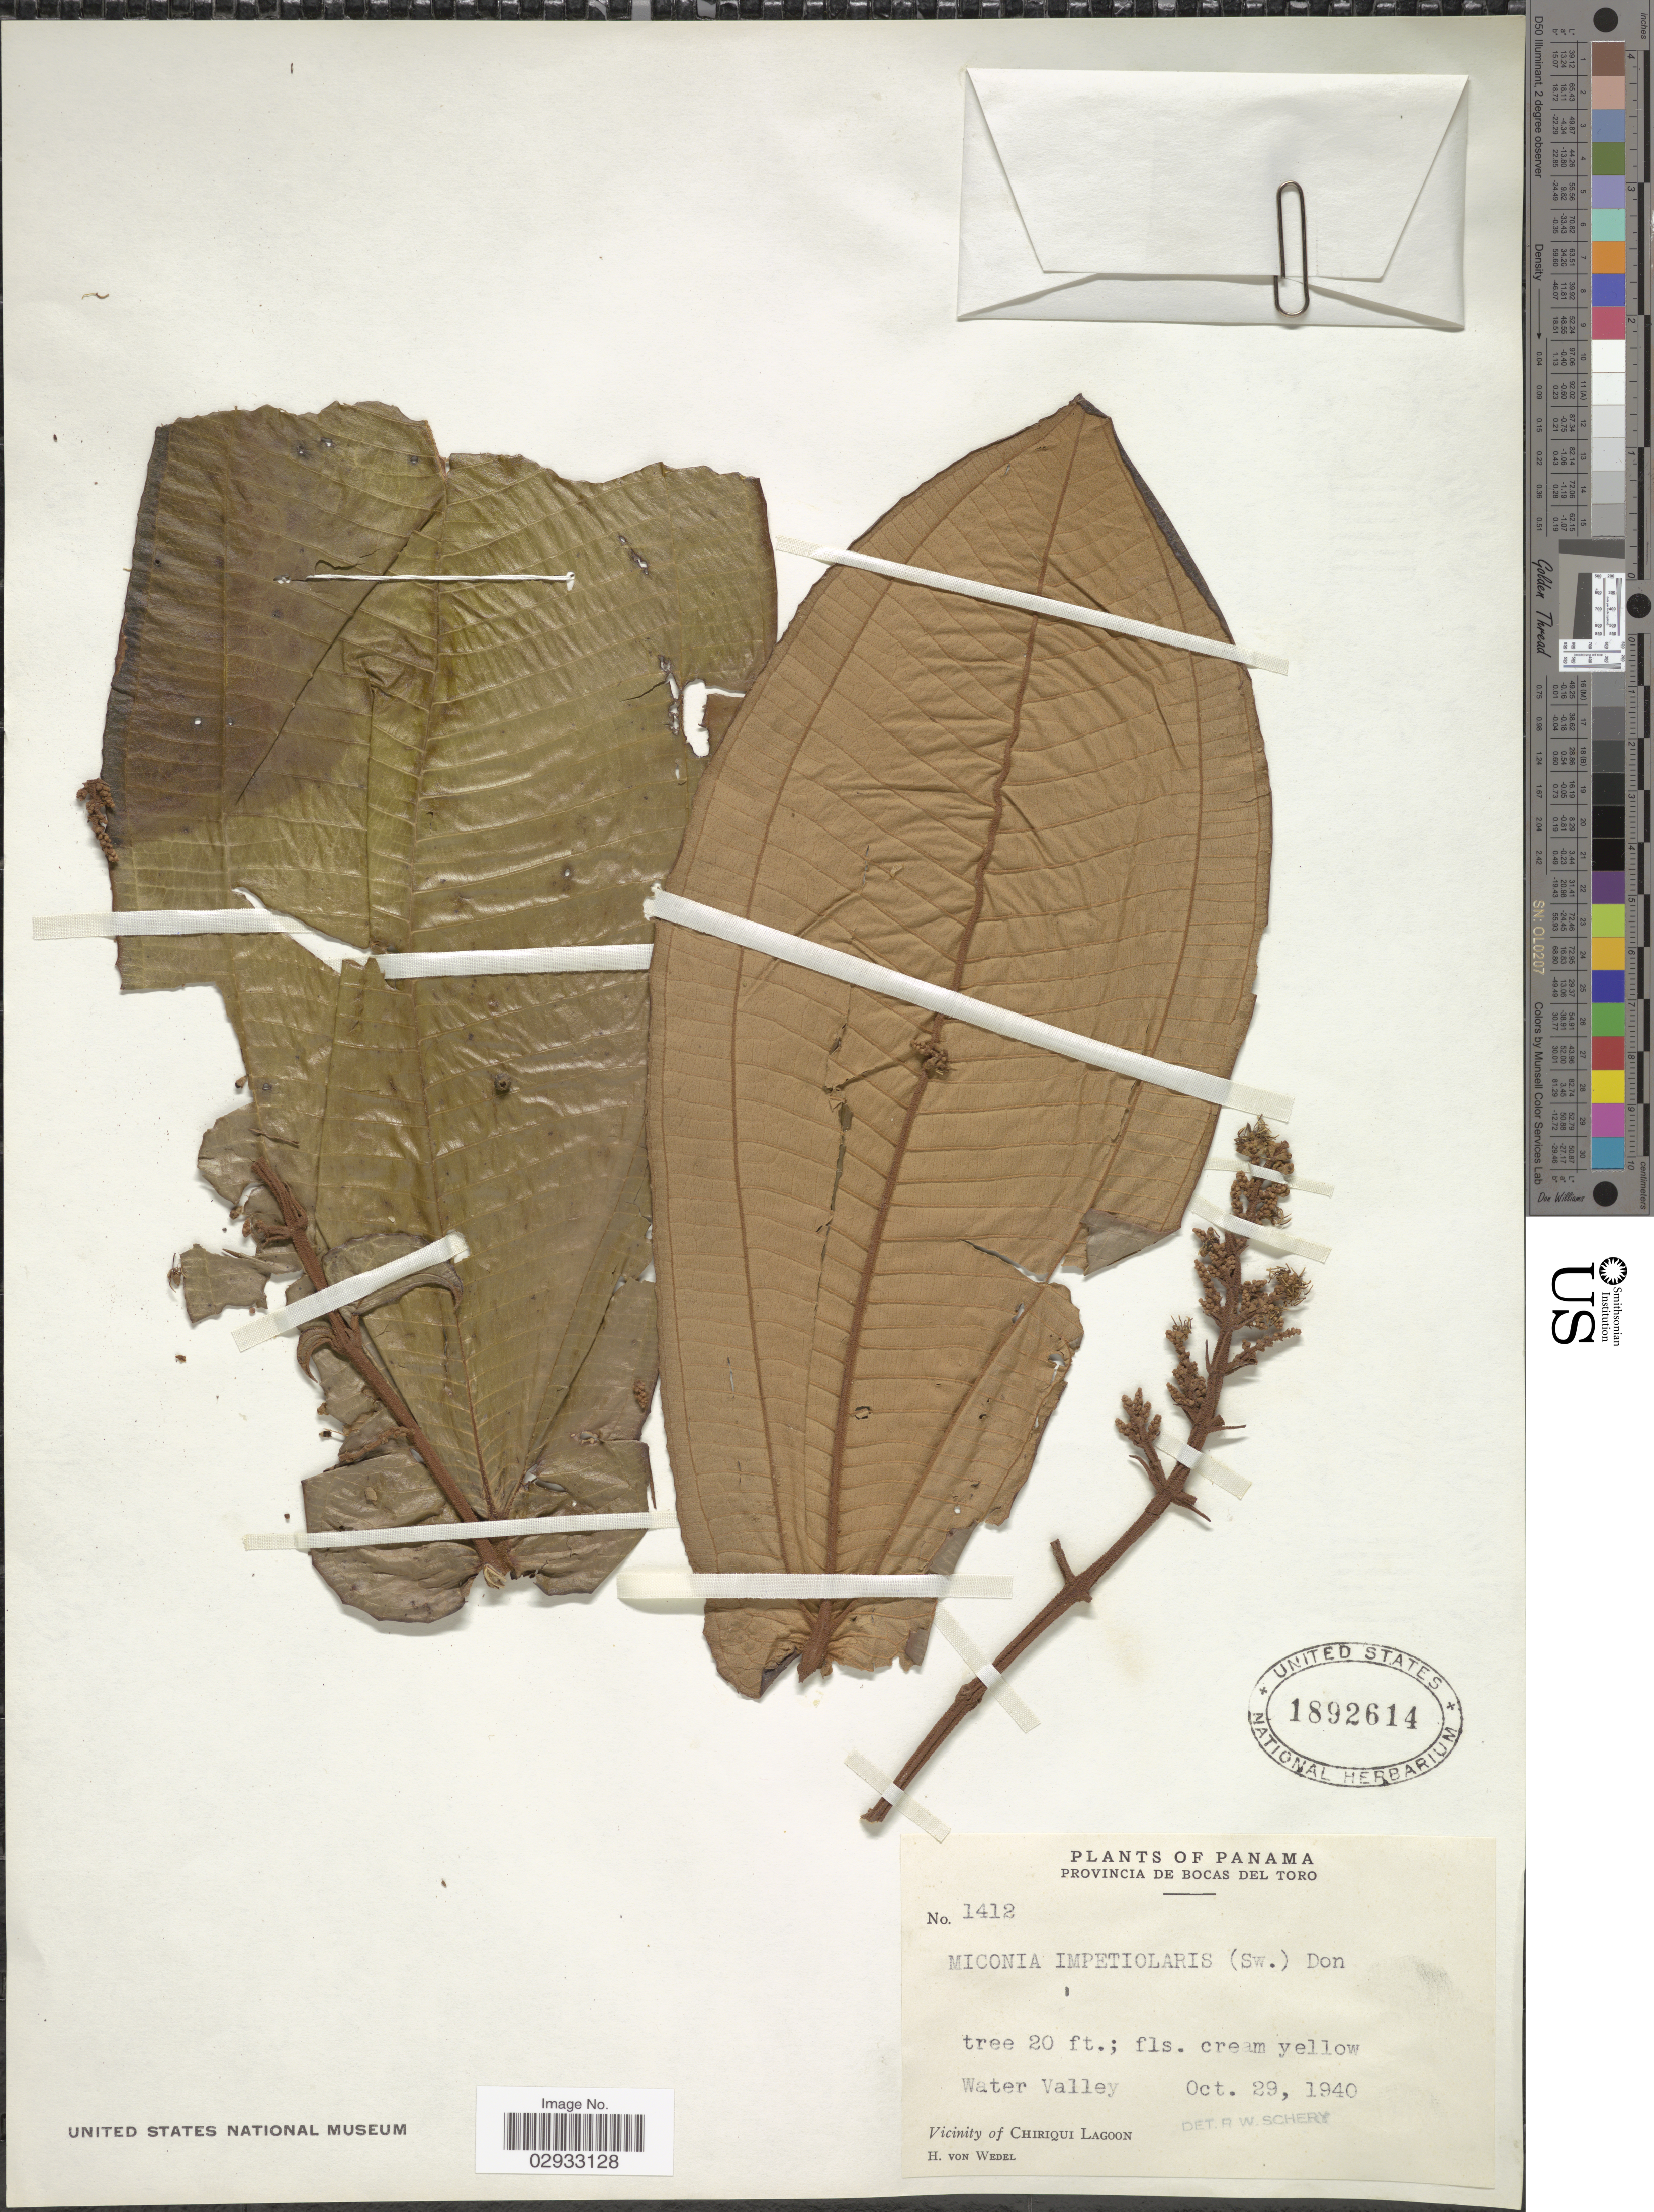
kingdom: Plantae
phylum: Tracheophyta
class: Magnoliopsida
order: Myrtales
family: Melastomataceae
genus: Miconia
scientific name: Miconia impetiolaris var. pandurifolia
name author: Naudin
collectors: H. von Wedel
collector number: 1412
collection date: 1940-10-29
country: Panama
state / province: Bocas del Toro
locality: Provincia de Bocas Del Toro. Water Valley. Vicinity of Chiriqui Lagoon.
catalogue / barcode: US 1892614